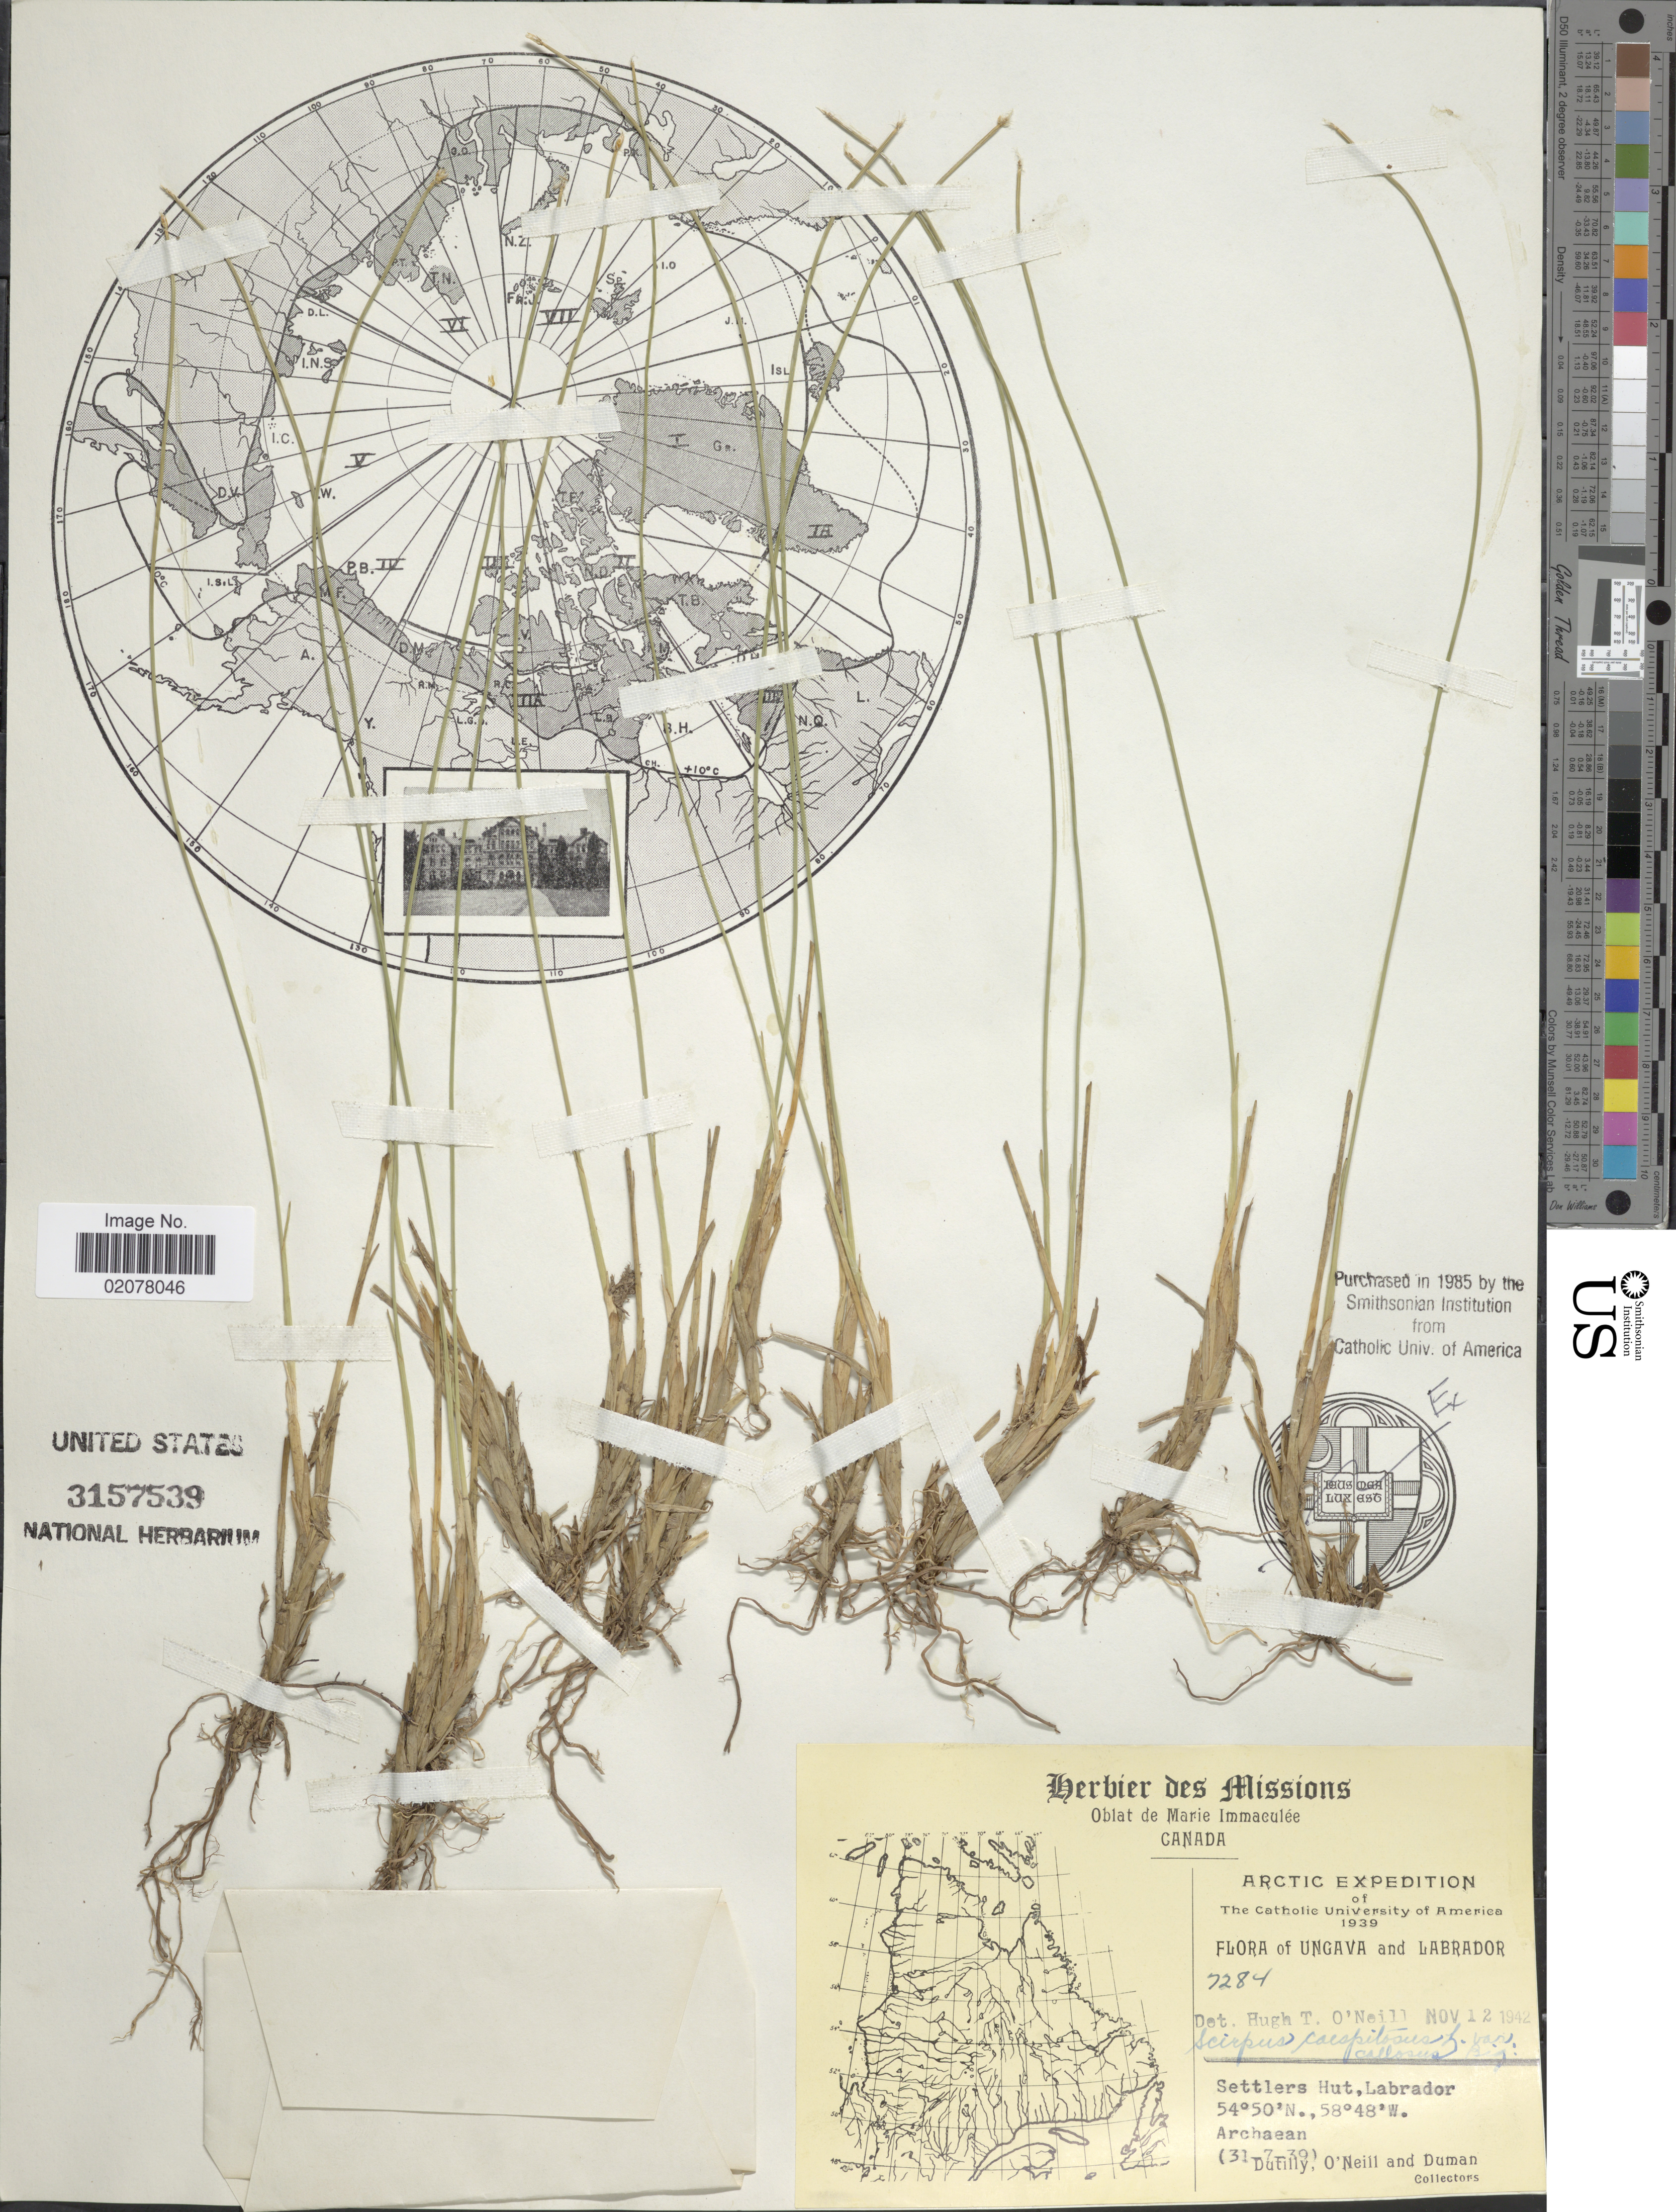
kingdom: Plantae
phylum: Tracheophyta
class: Liliopsida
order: Poales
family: Cyperaceae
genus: Trichophorum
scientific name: Trichophorum cespitosum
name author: (L.) Hartm.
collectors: -. Dutilly, O' Neill & -. Duman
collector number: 7284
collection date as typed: Transcribed d/m/y: 31/7/39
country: Canada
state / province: Newfoundland and Labrador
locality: Settlers Hut, Labrador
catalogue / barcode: US 3157539